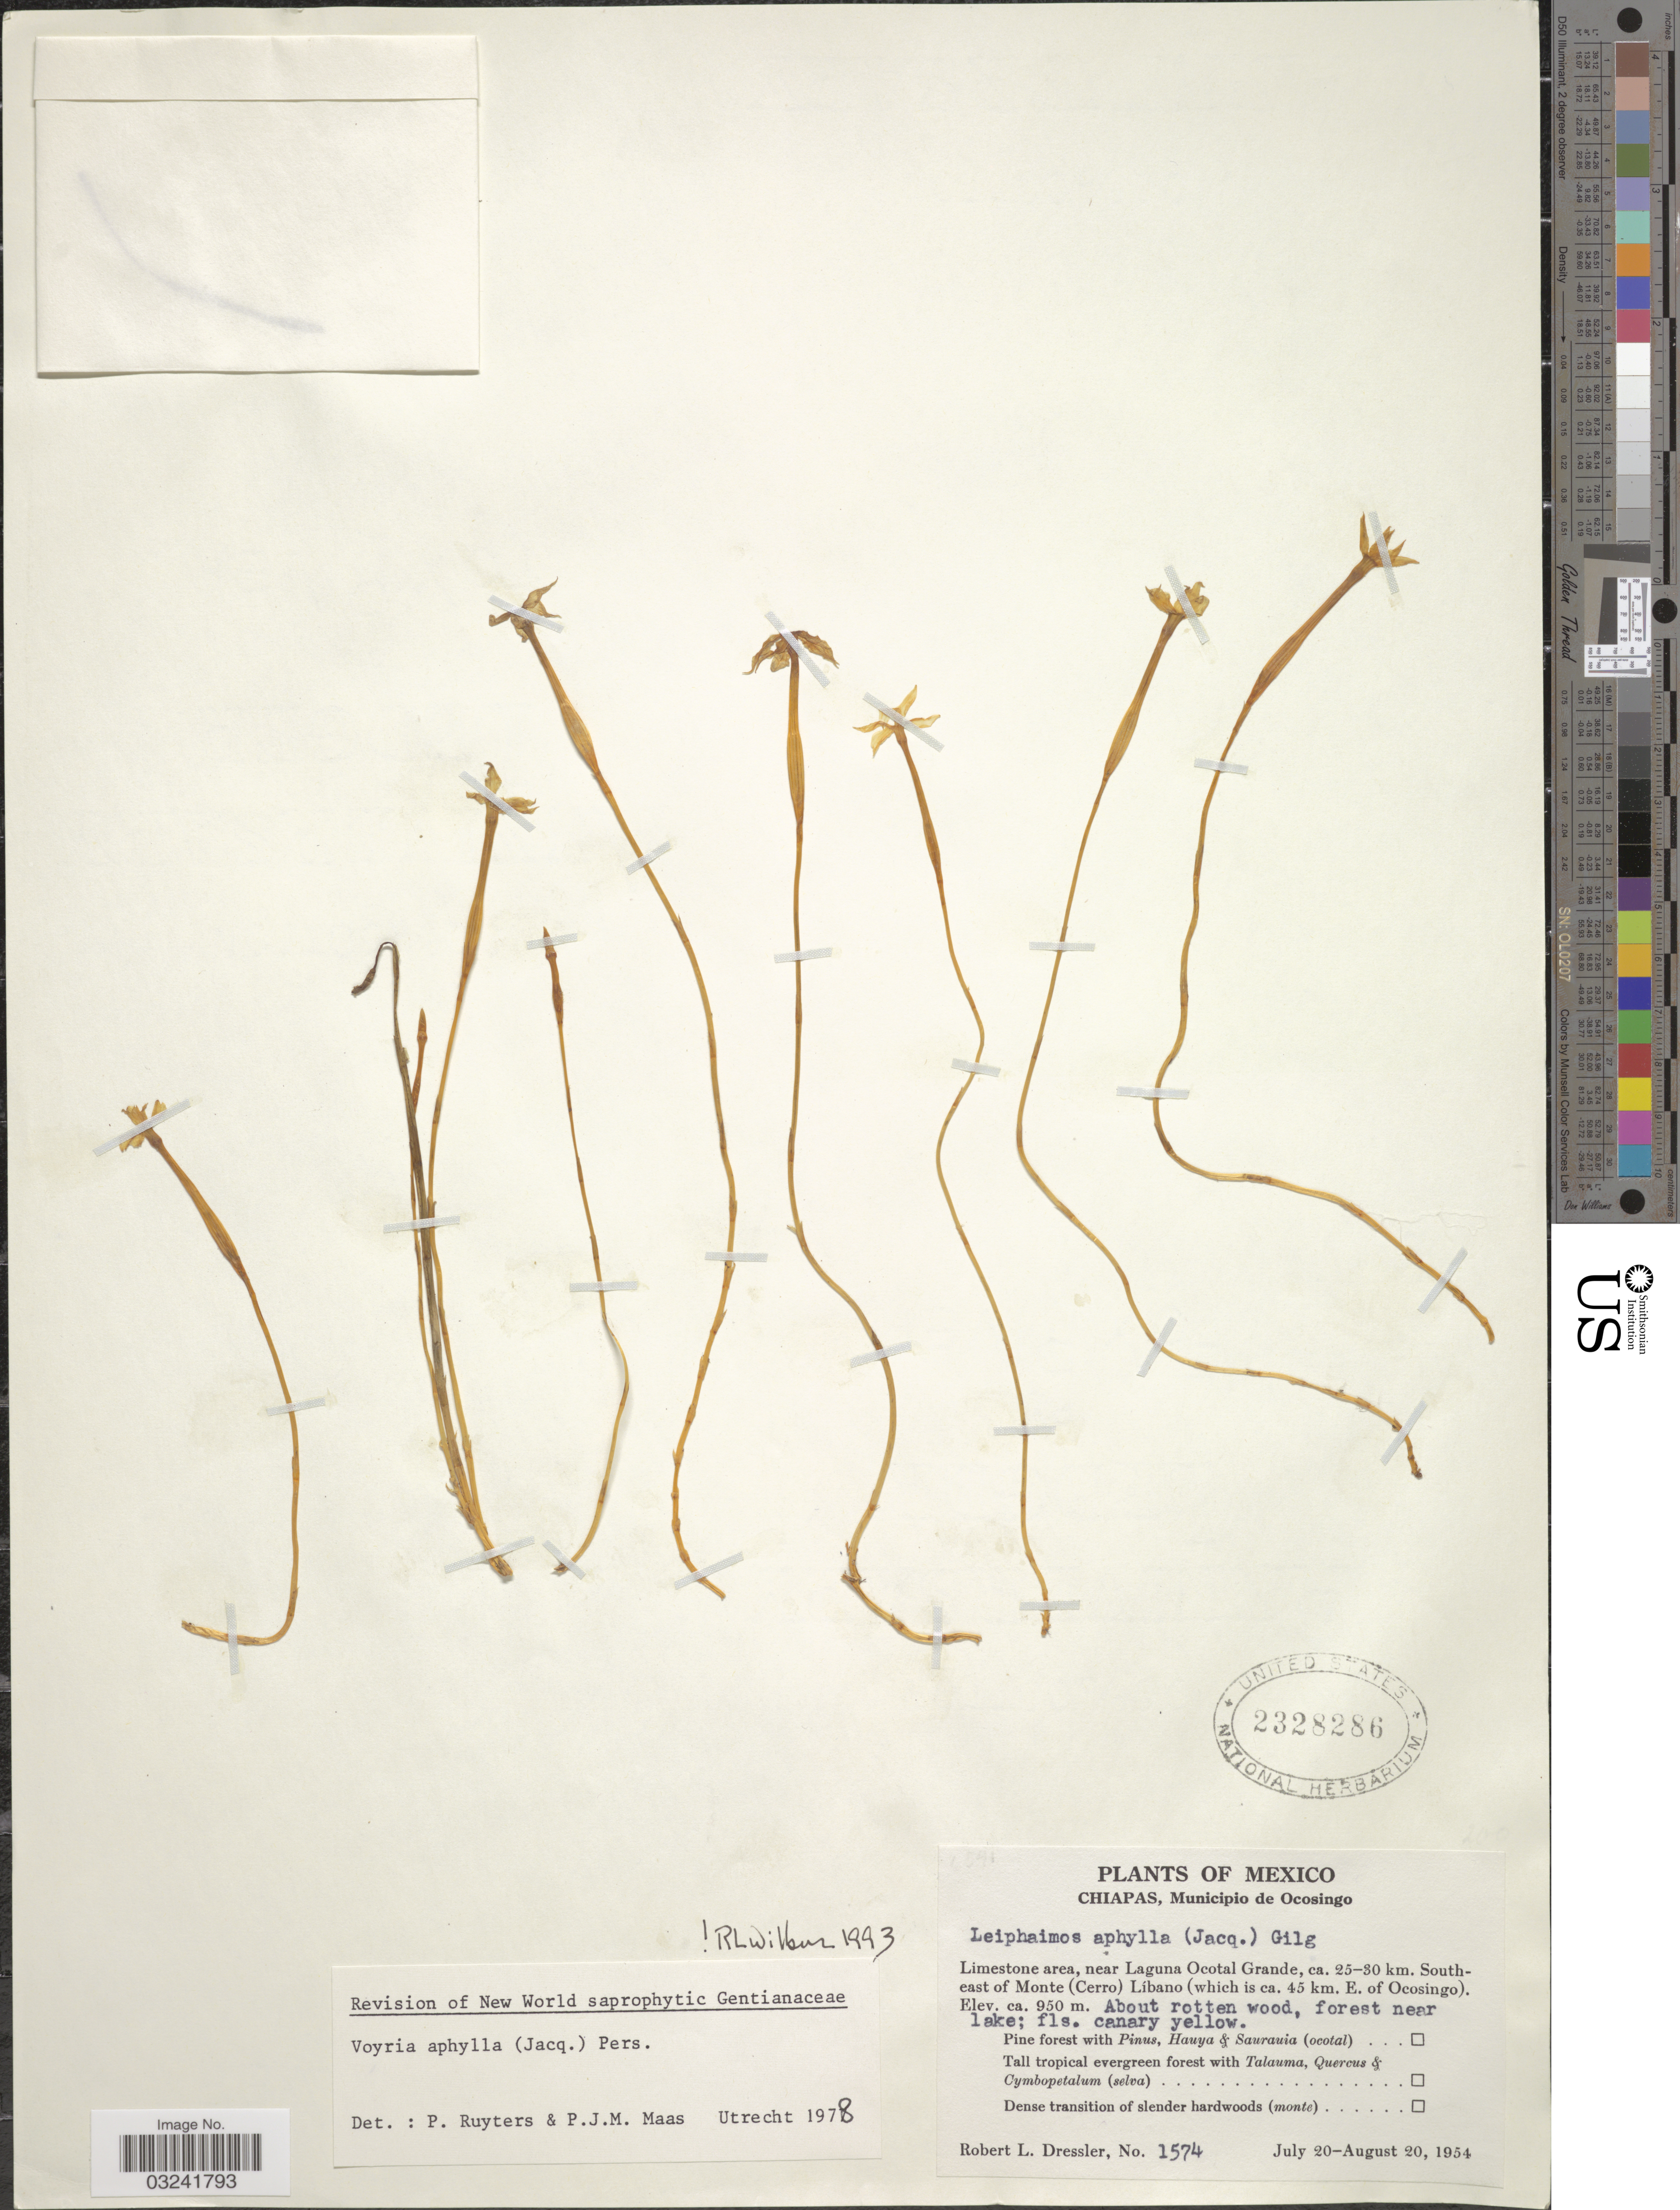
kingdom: Plantae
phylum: Tracheophyta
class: Magnoliopsida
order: Gentianales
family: Gentianaceae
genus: Voyria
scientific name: Voyria aphylla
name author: (Jacq.) Pers.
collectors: R. Dressler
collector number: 1574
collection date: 1954-07-20/1954-08-20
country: Mexico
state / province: Chiapas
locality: Municipio de Ocosingo, Limestone area, near Laguna Ocotal Grande, ca. 25-30 km. Southeast of Monte (Cerro) Líbano (which is ca. 45 km. E. of Ocosingo).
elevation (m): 950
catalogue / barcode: US 2328286